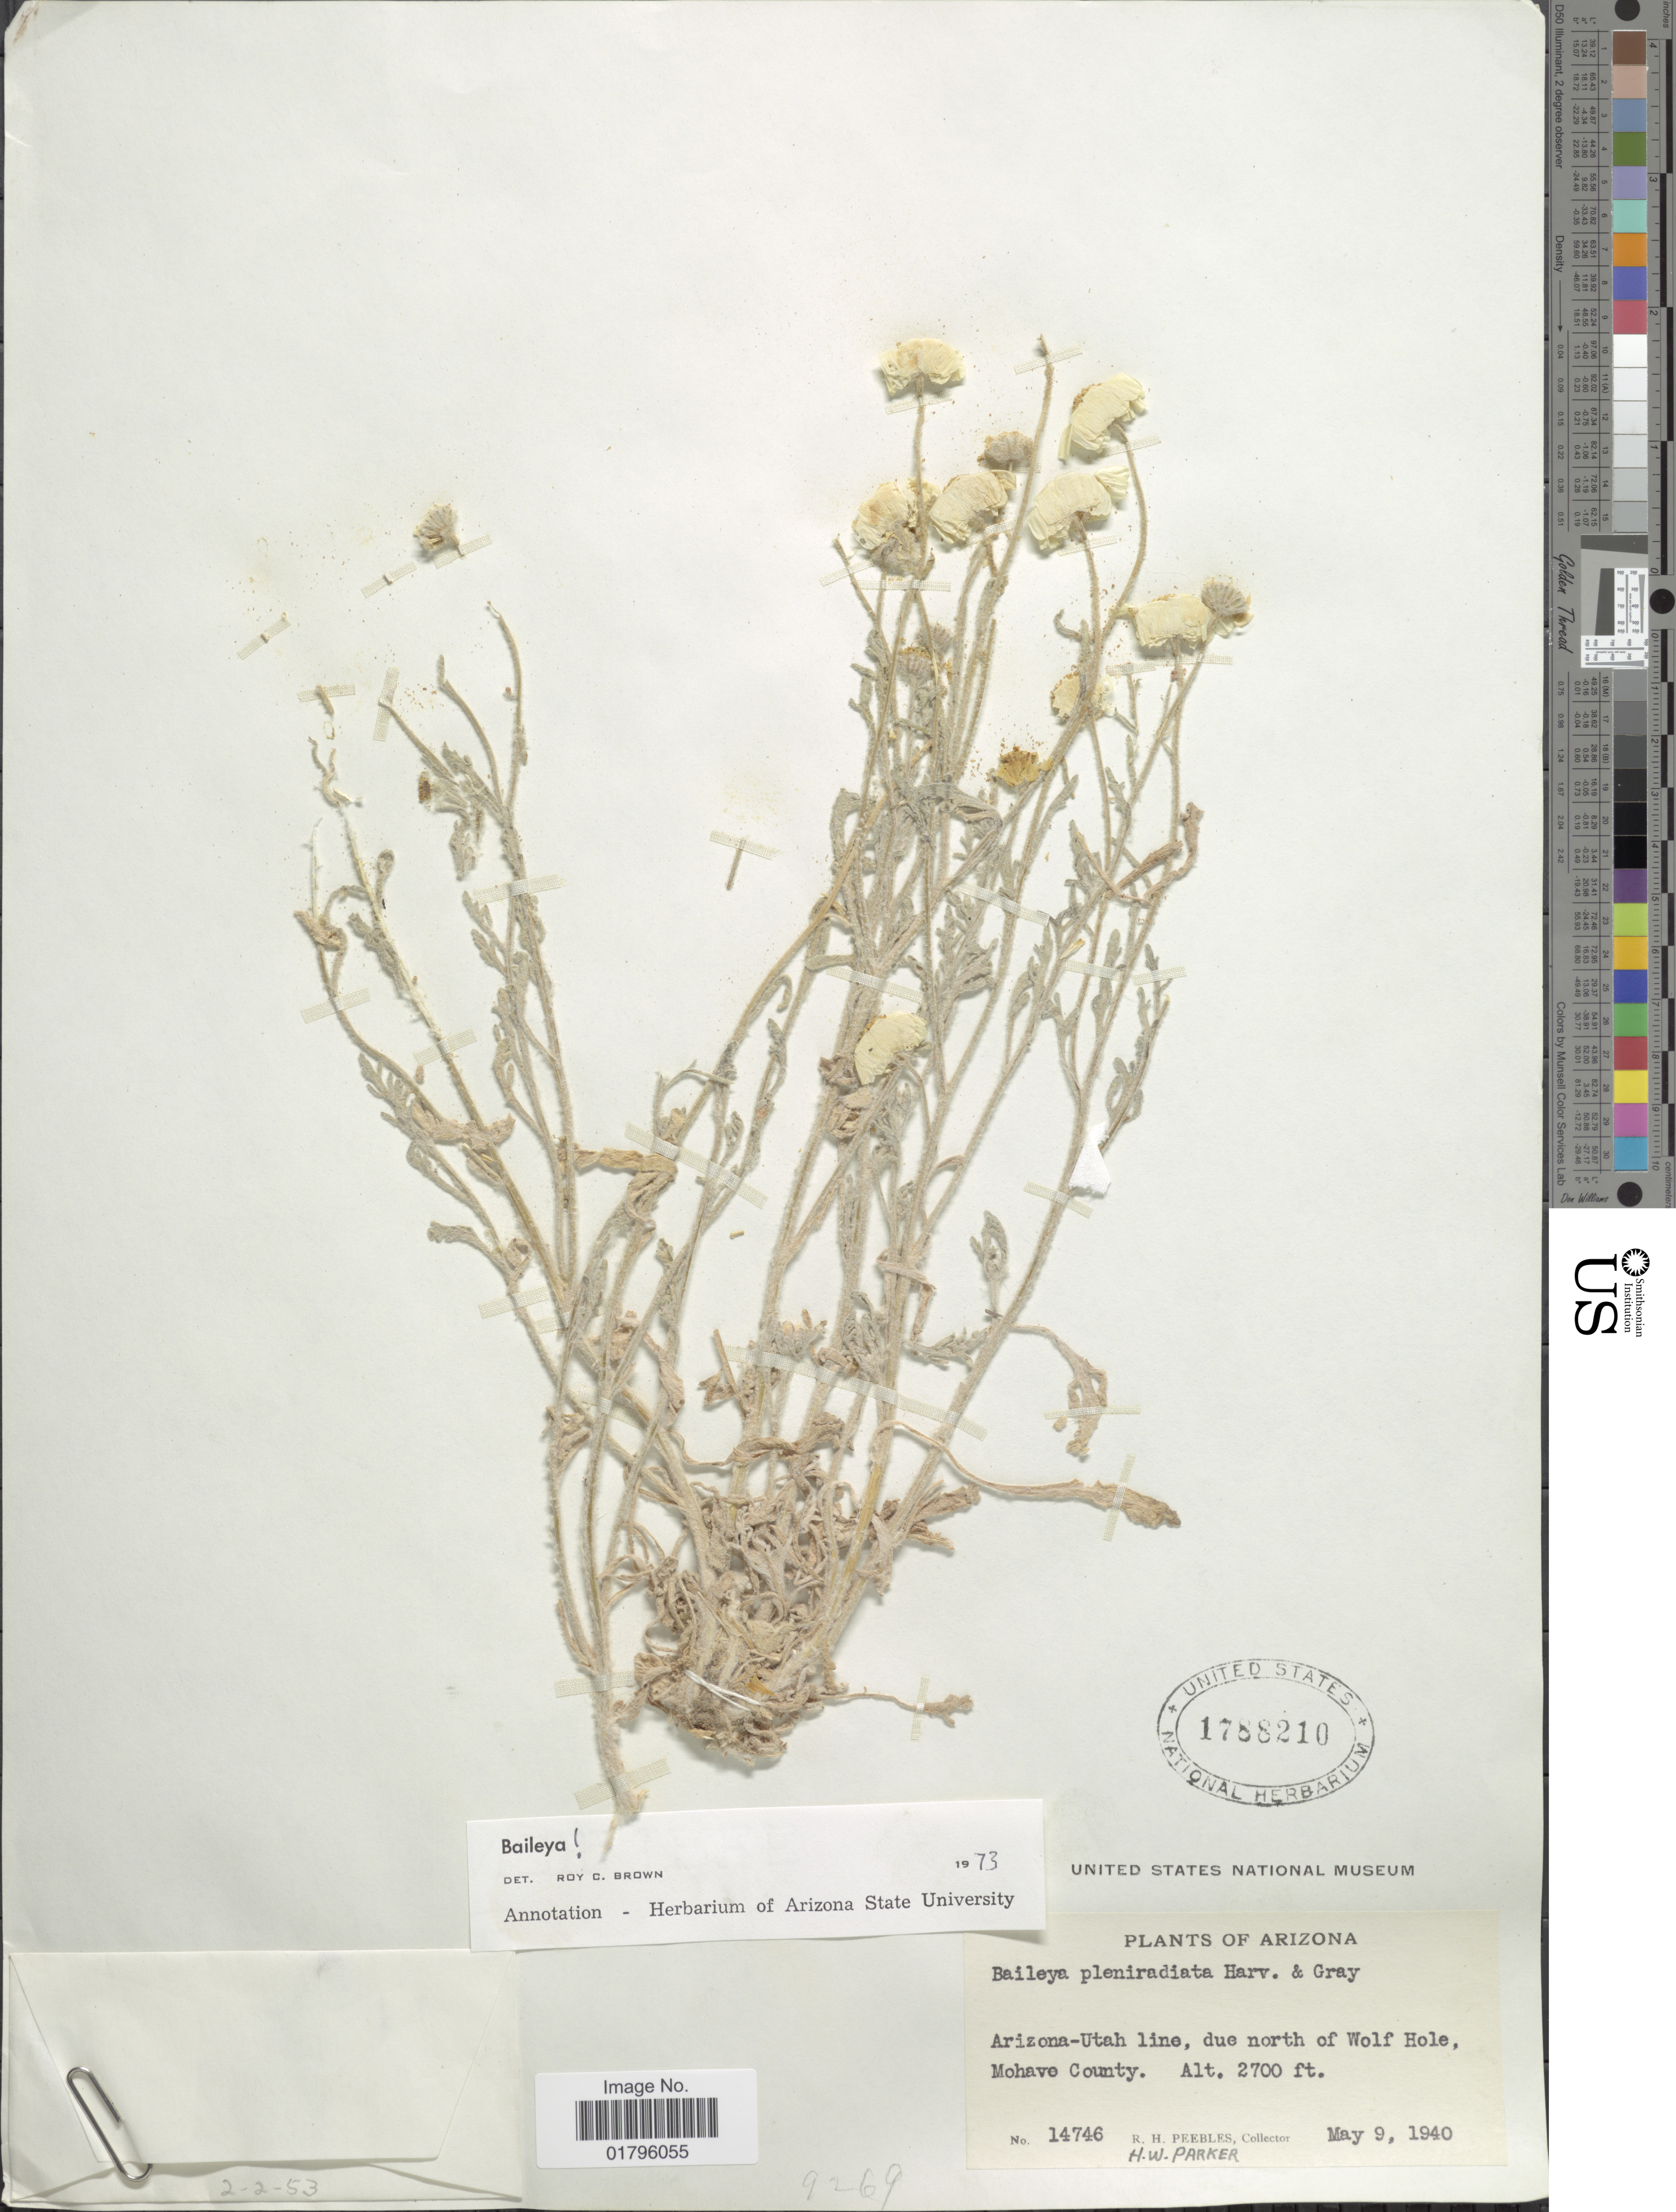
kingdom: Plantae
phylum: Tracheophyta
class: Magnoliopsida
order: Asterales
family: Asteraceae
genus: Baileya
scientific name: Baileya pleniradiata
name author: Harv. & A. Gray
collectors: R. H. Peebles & H. W. Parker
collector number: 14746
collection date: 1940-05-09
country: United States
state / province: Arizona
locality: Arizona-Utah line, due north of Wolf Hole, Mohave County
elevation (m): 823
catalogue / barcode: US 1788210